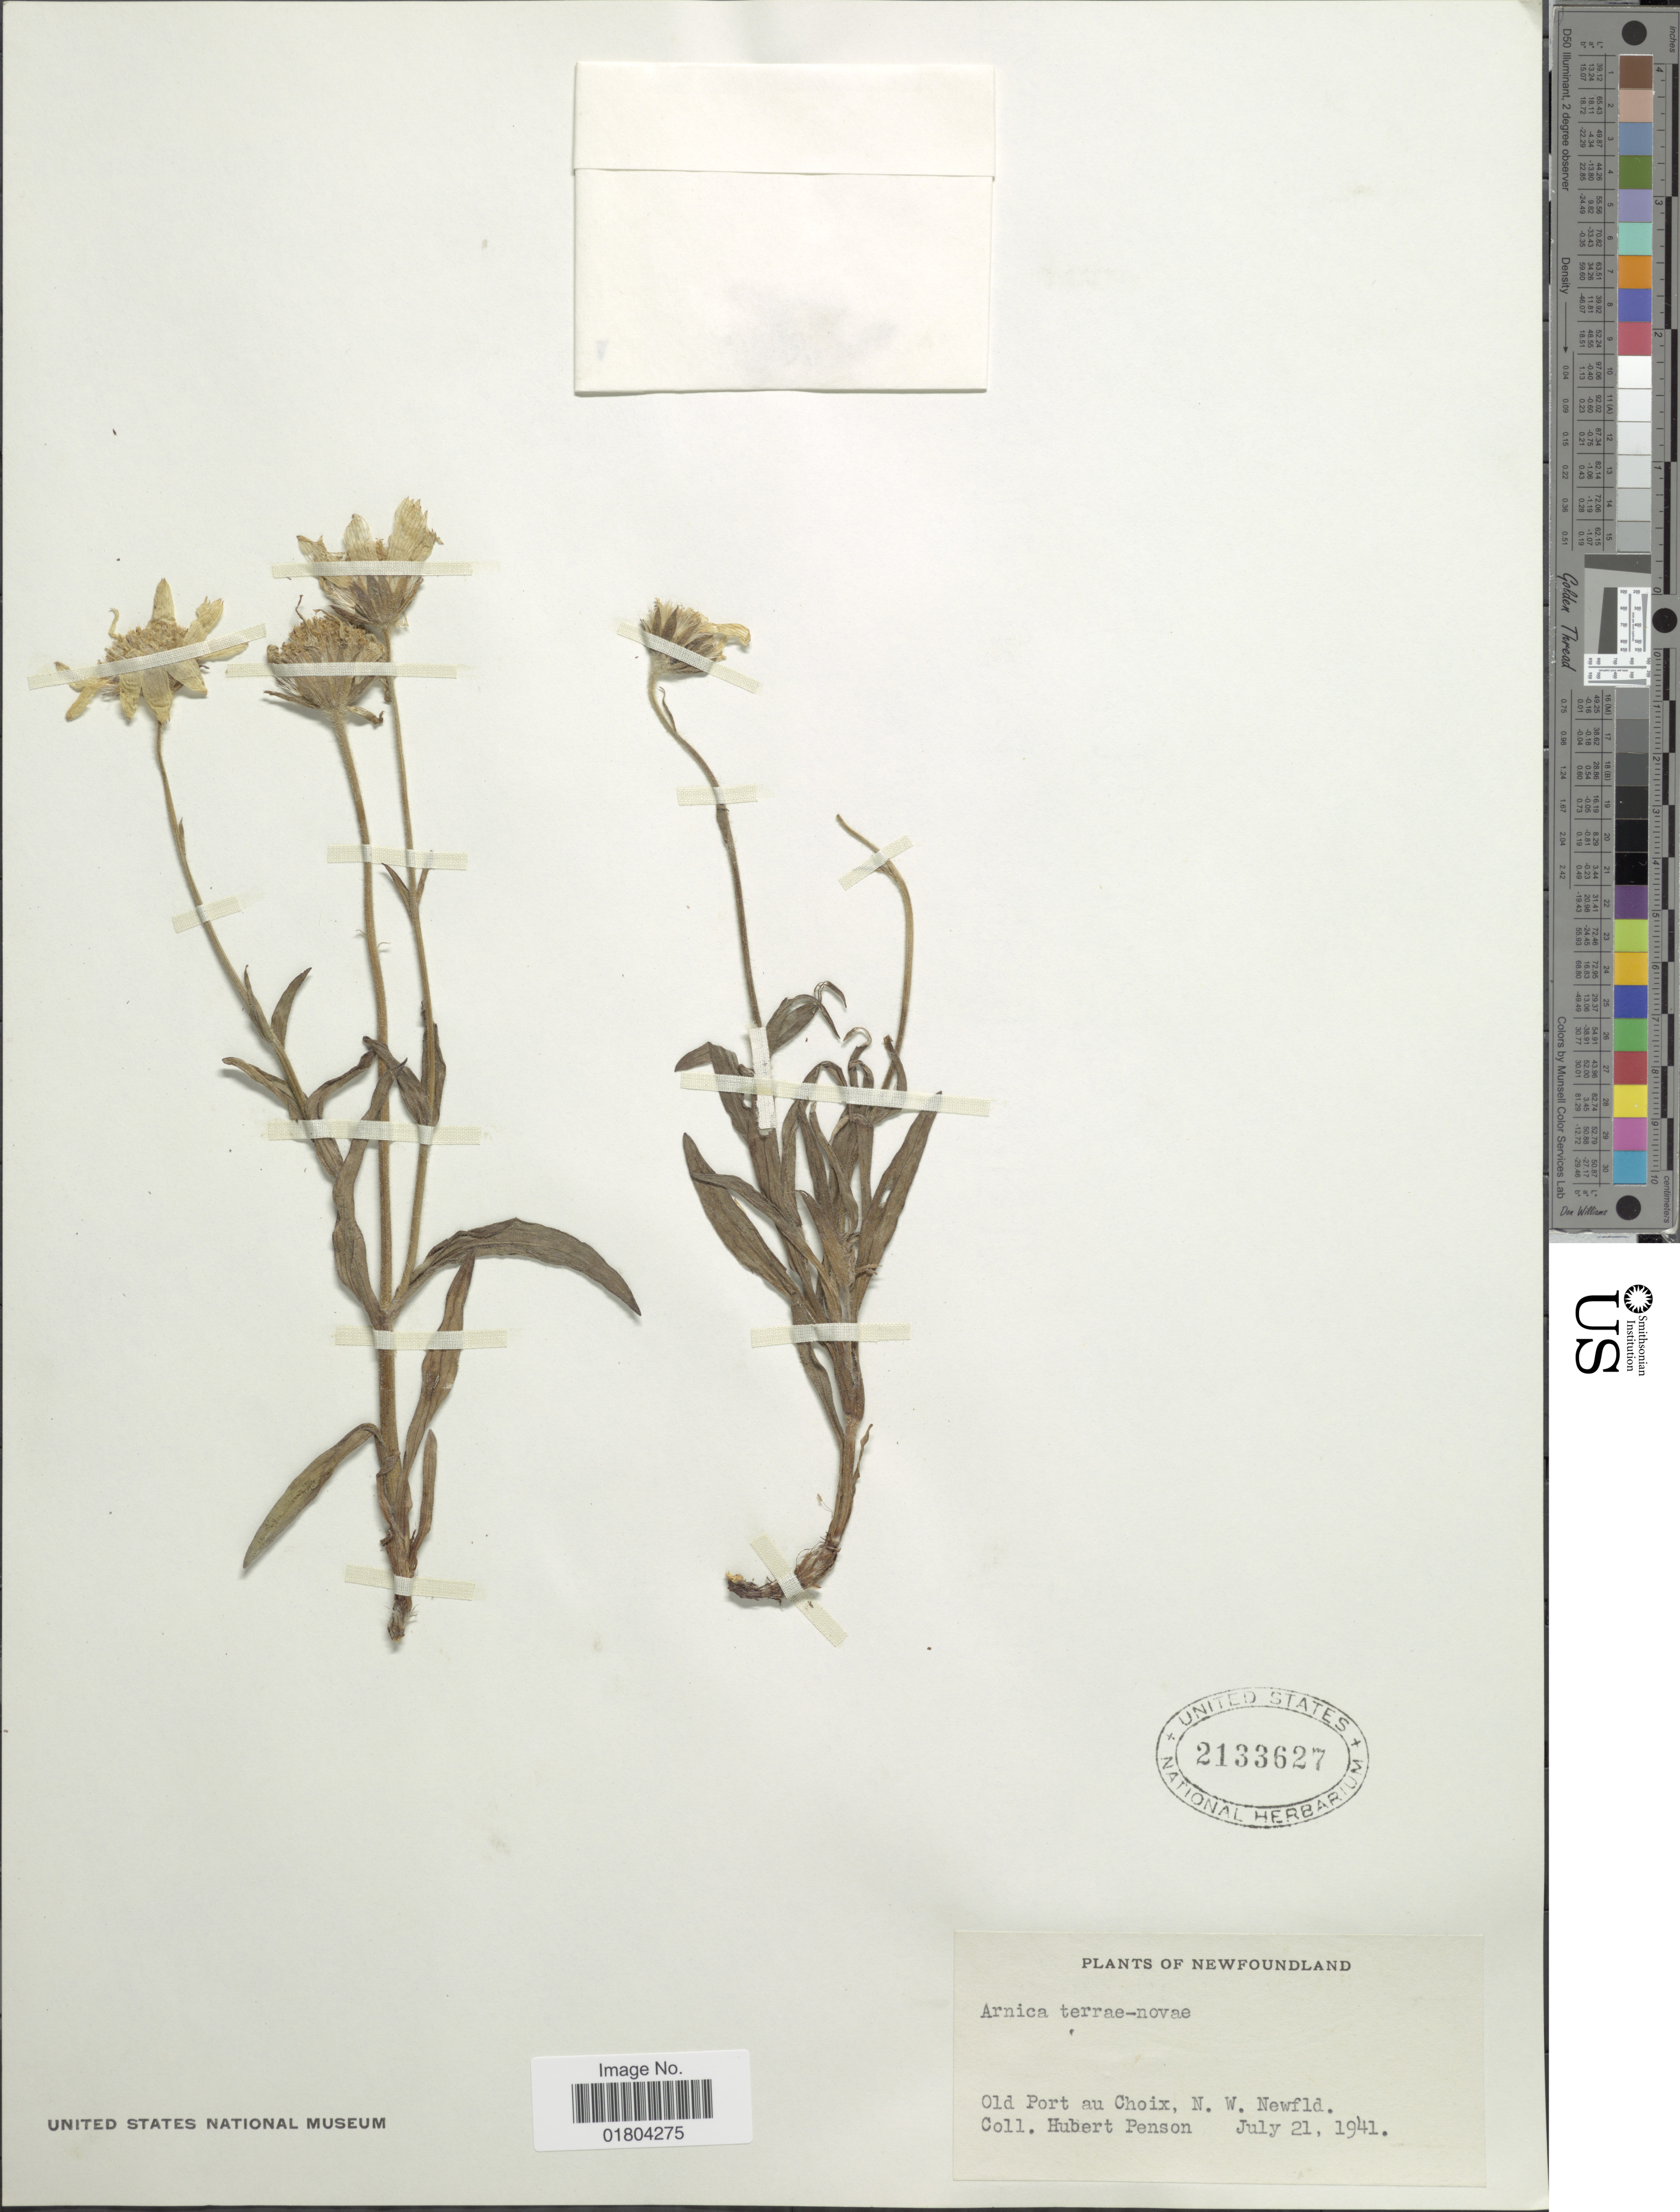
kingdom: Plantae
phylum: Tracheophyta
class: Magnoliopsida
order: Asterales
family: Asteraceae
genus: Arnica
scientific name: Arnica terraenovae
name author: Fernald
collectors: H. Penson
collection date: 1941-07-21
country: Canada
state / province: Newfoundland and Labrador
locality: Old Port au Choix, N.W. Newfld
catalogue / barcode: US 2133627